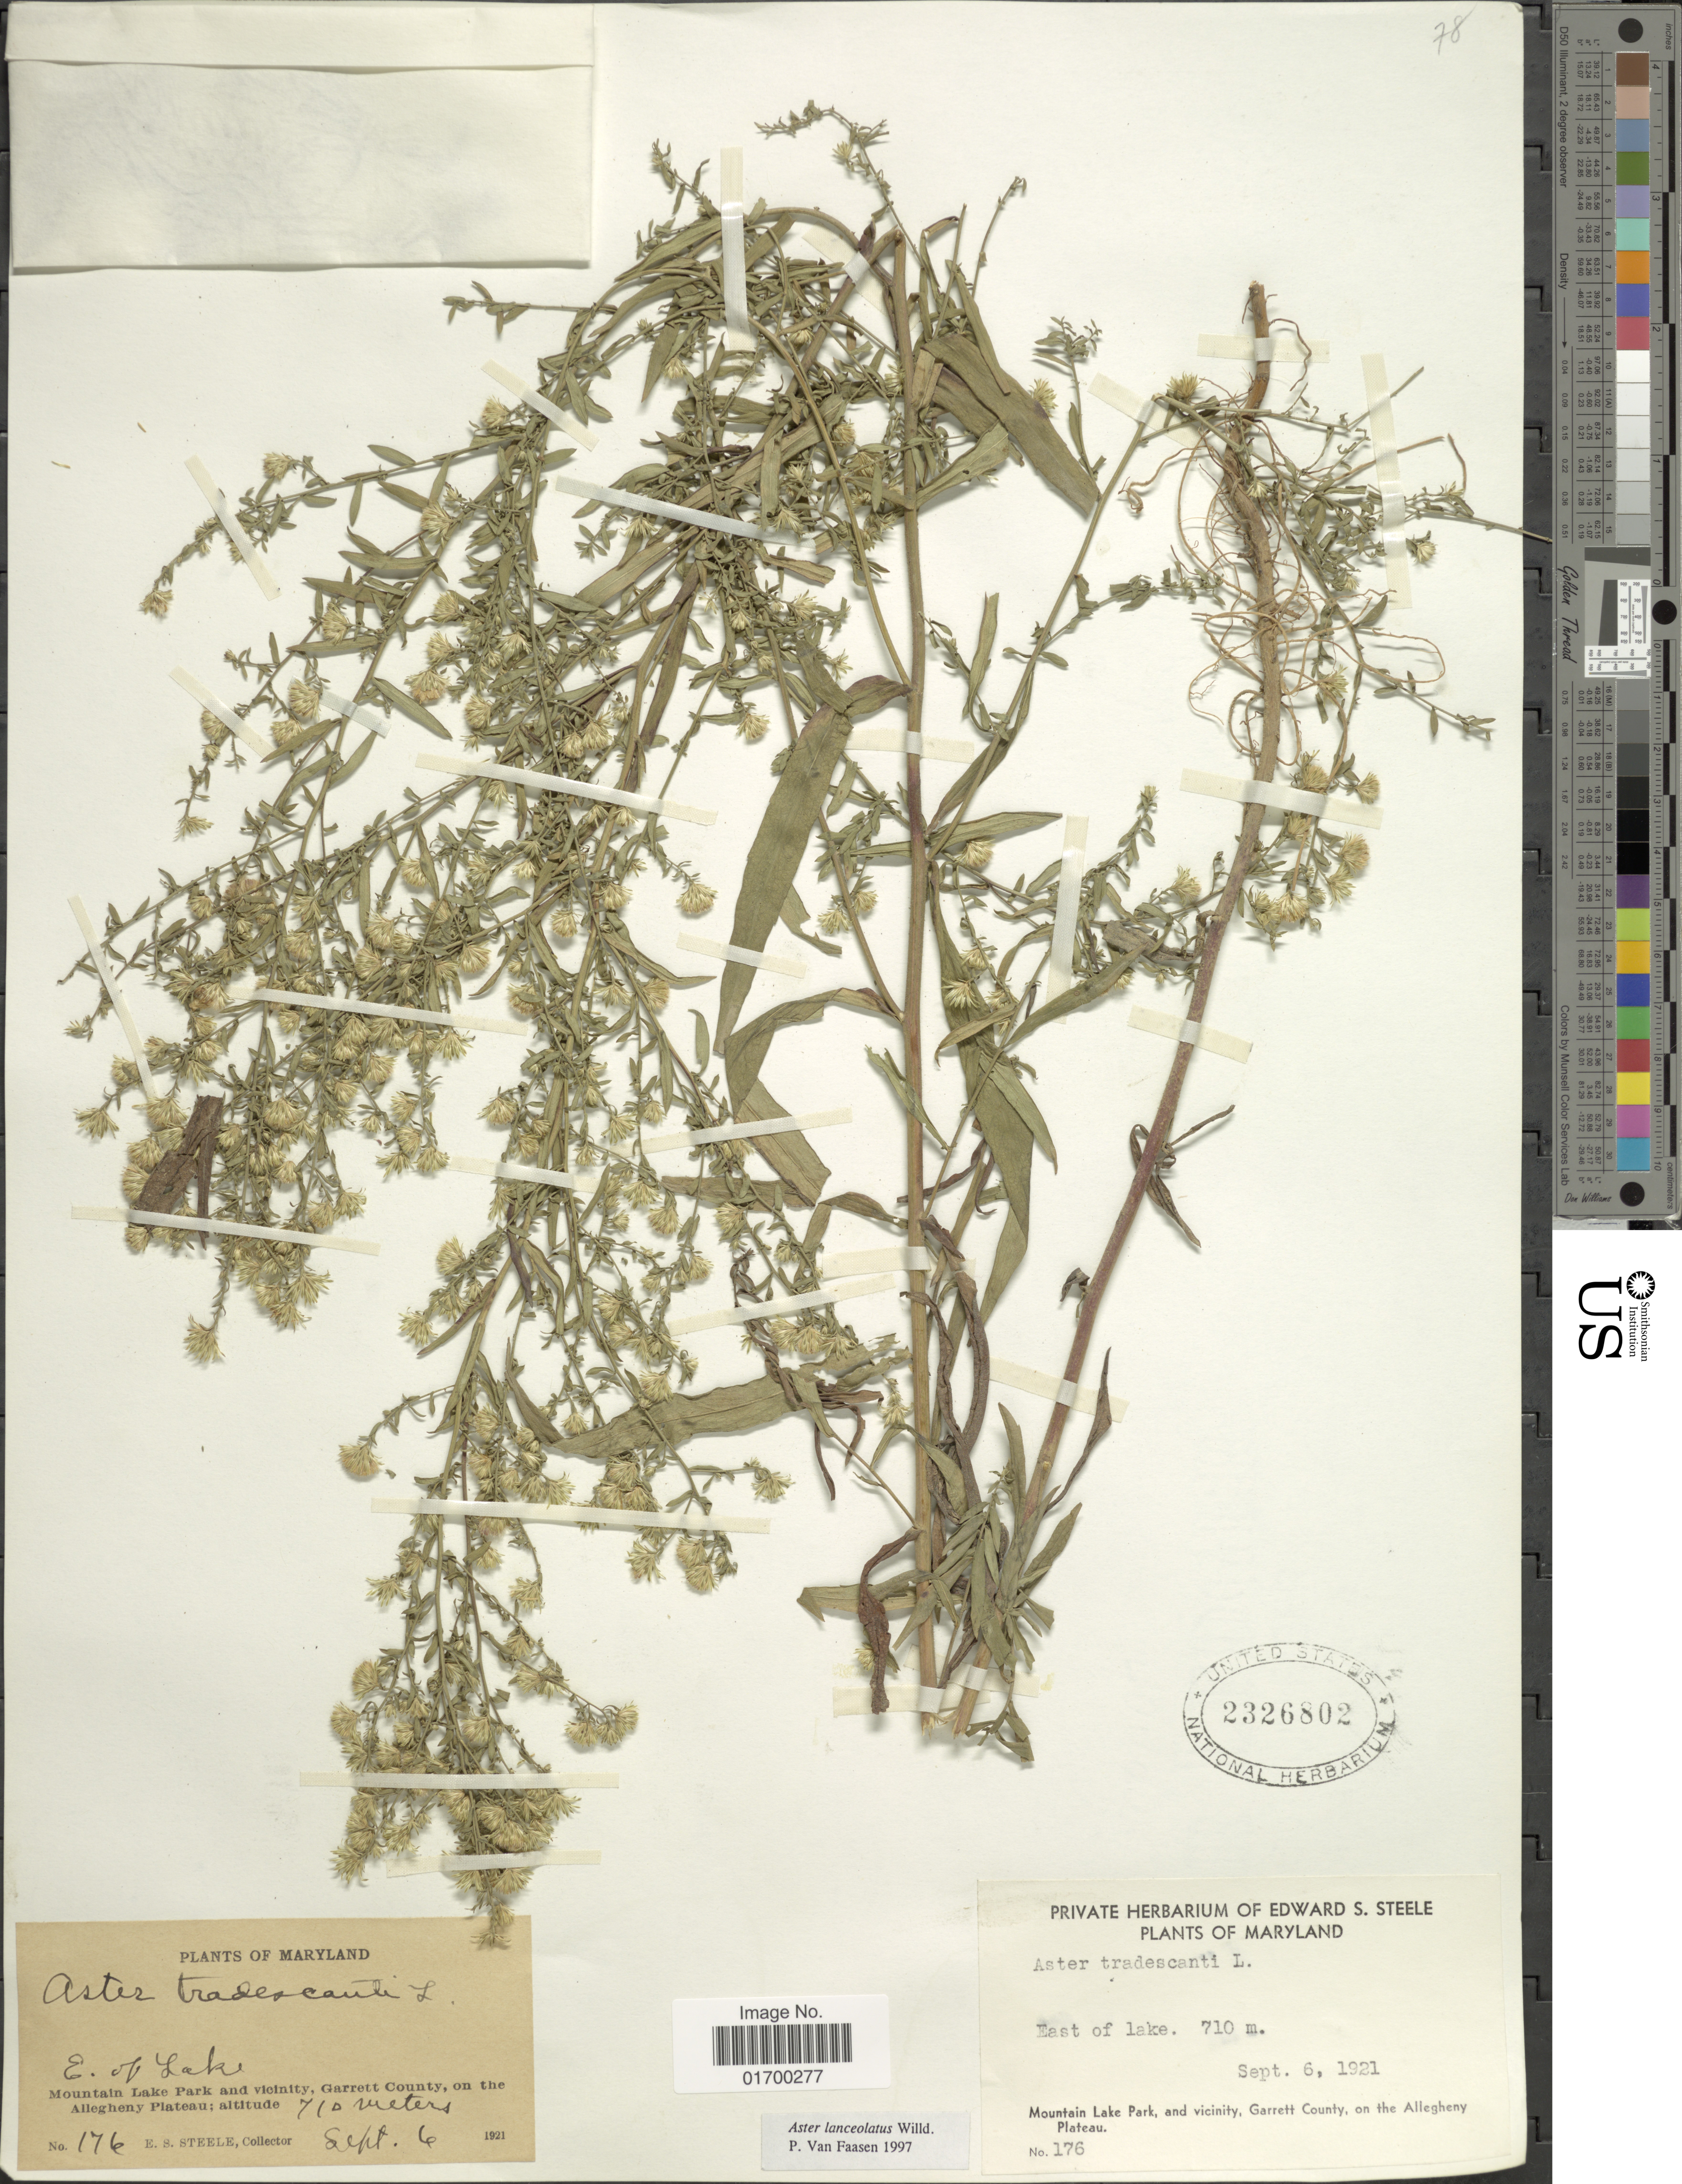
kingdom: Plantae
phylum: Tracheophyta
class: Magnoliopsida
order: Asterales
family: Asteraceae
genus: Symphyotrichum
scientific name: Symphyotrichum lanceolatum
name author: (Willd.) G.L. Nesom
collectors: E. Steele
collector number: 176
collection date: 1921-09-06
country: United States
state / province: Maryland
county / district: Garrett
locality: E. of Lake, Mountain Lake Park and Vicinity, Garrett County, on the Allegheny Plateau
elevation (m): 710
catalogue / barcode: US 2326802